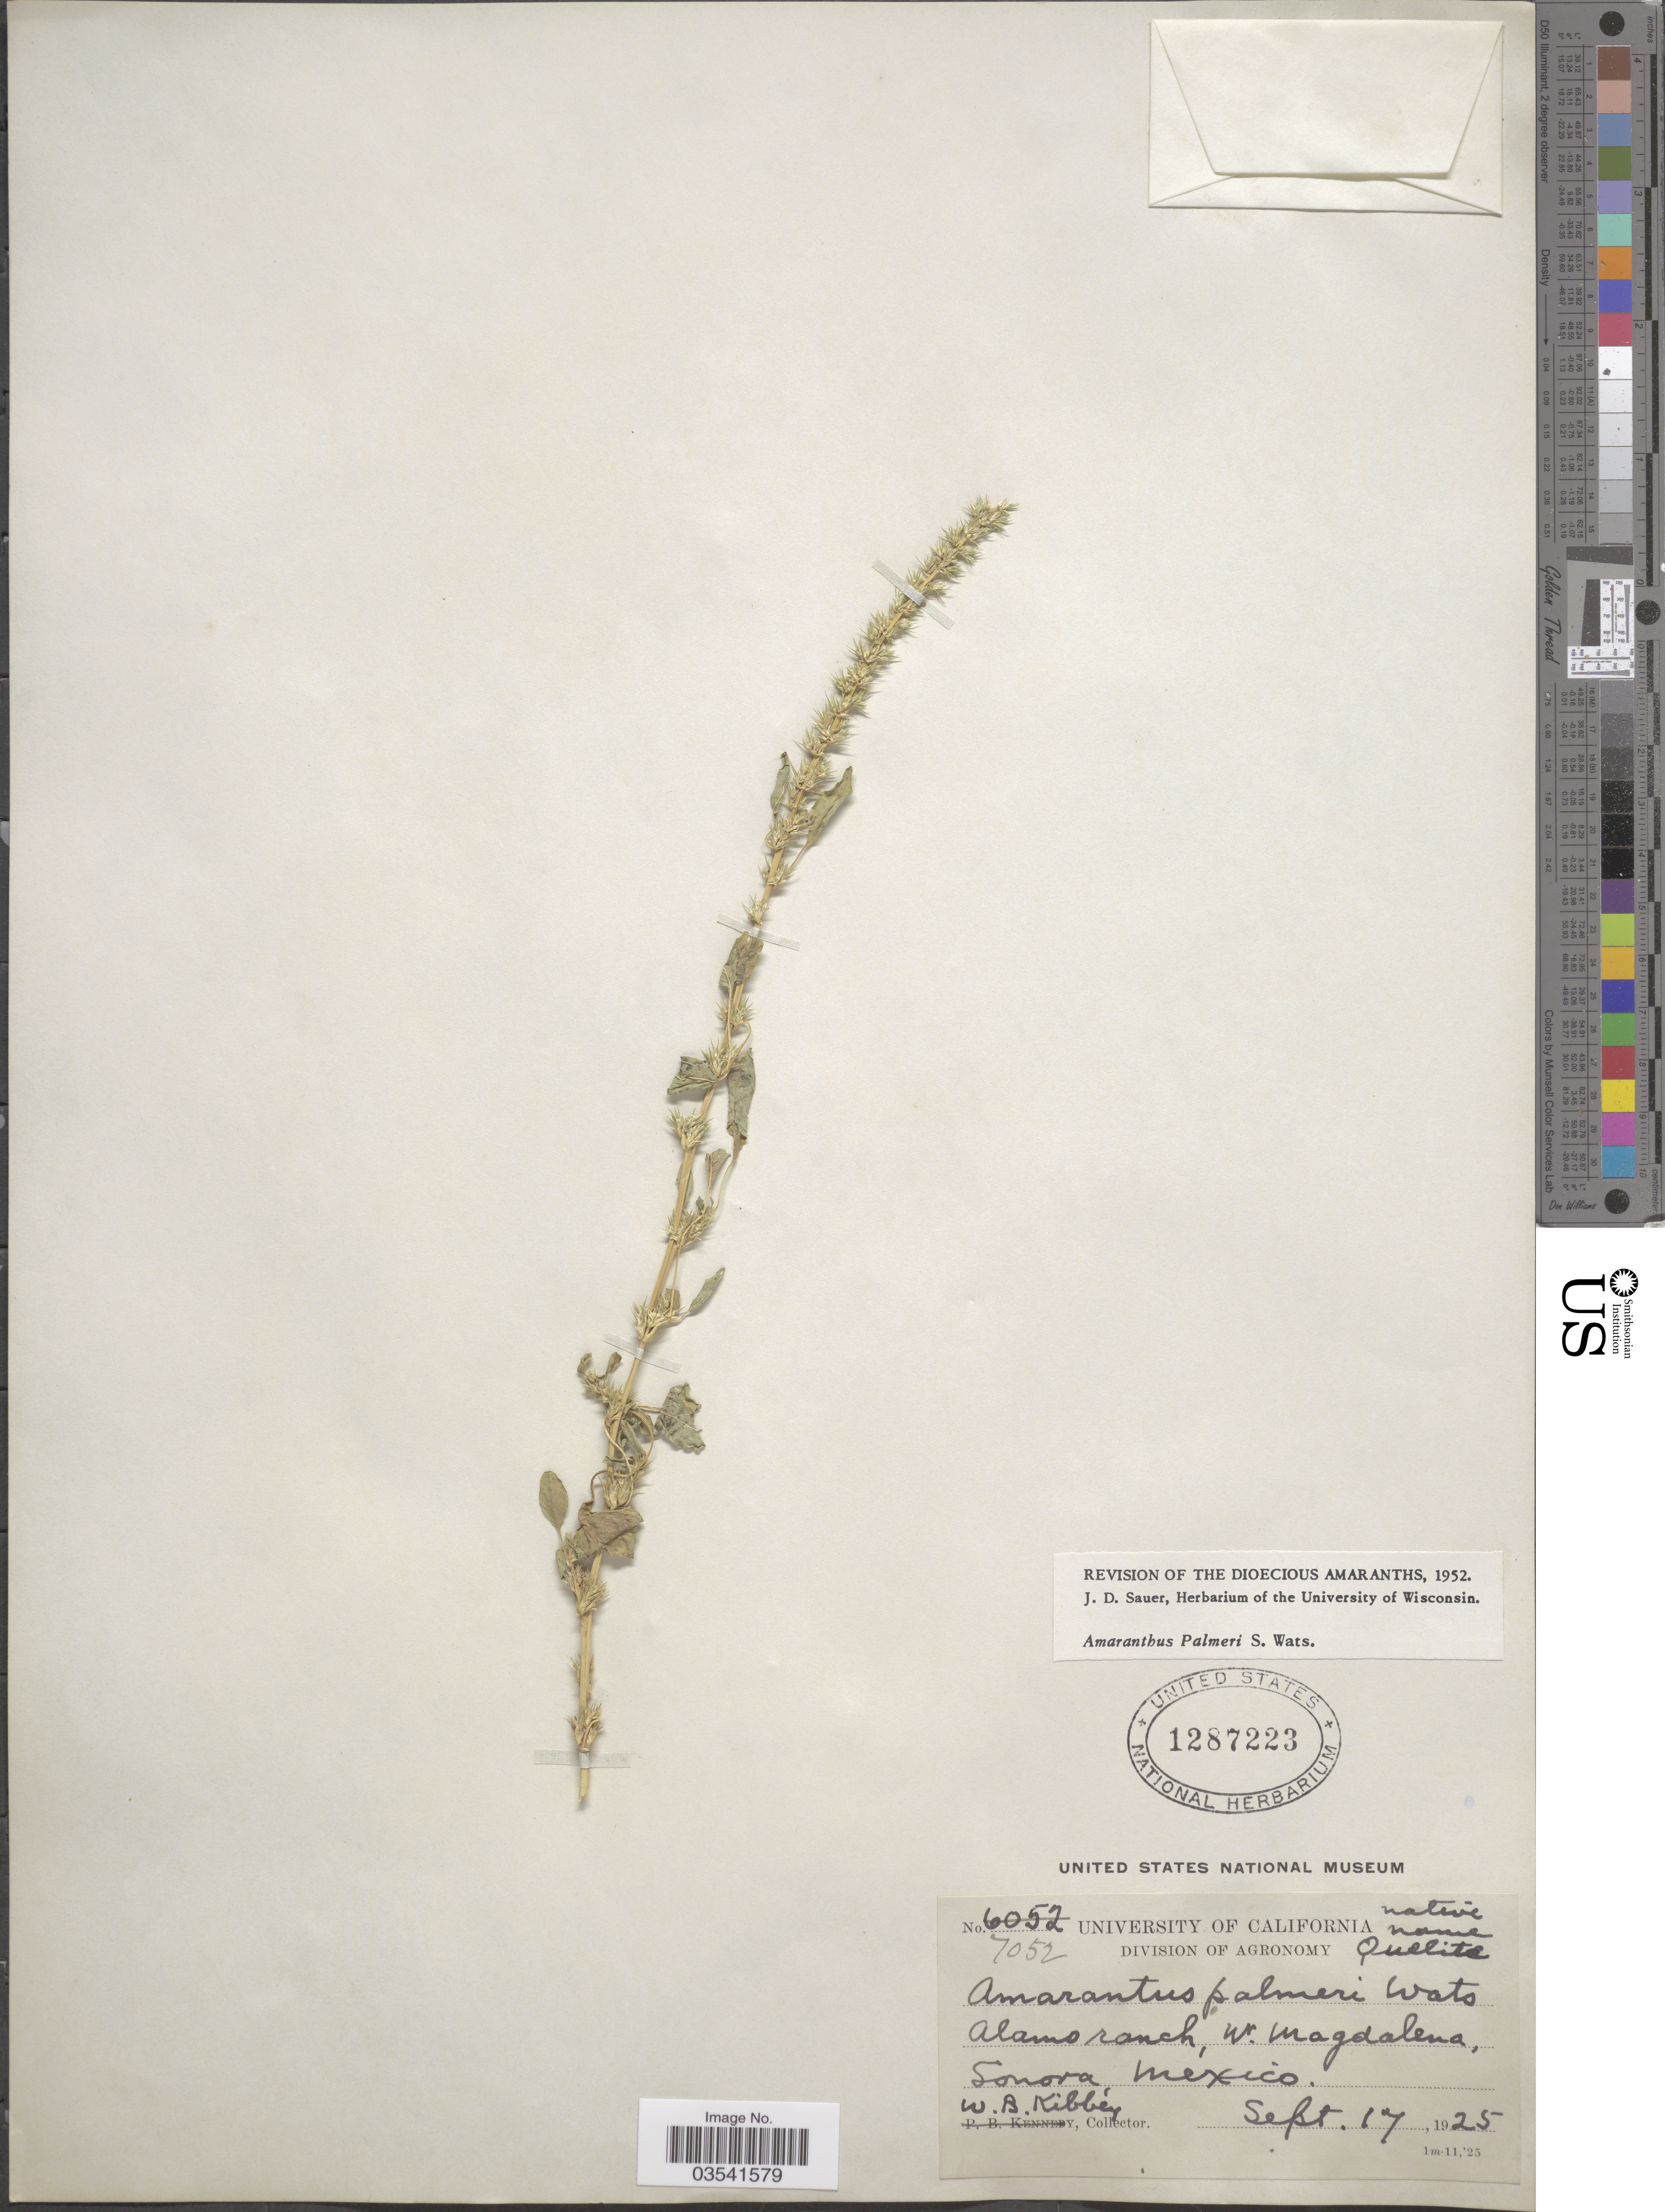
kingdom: Plantae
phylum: Tracheophyta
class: Magnoliopsida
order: Caryophyllales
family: Amaranthaceae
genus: Amaranthus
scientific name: Amaranthus palmeri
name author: S. Watson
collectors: W. Kibbéy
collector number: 7052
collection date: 1925-09-17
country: Mexico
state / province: Sonora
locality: Alamo ranch, W. Magdalena.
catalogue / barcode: US 1287223